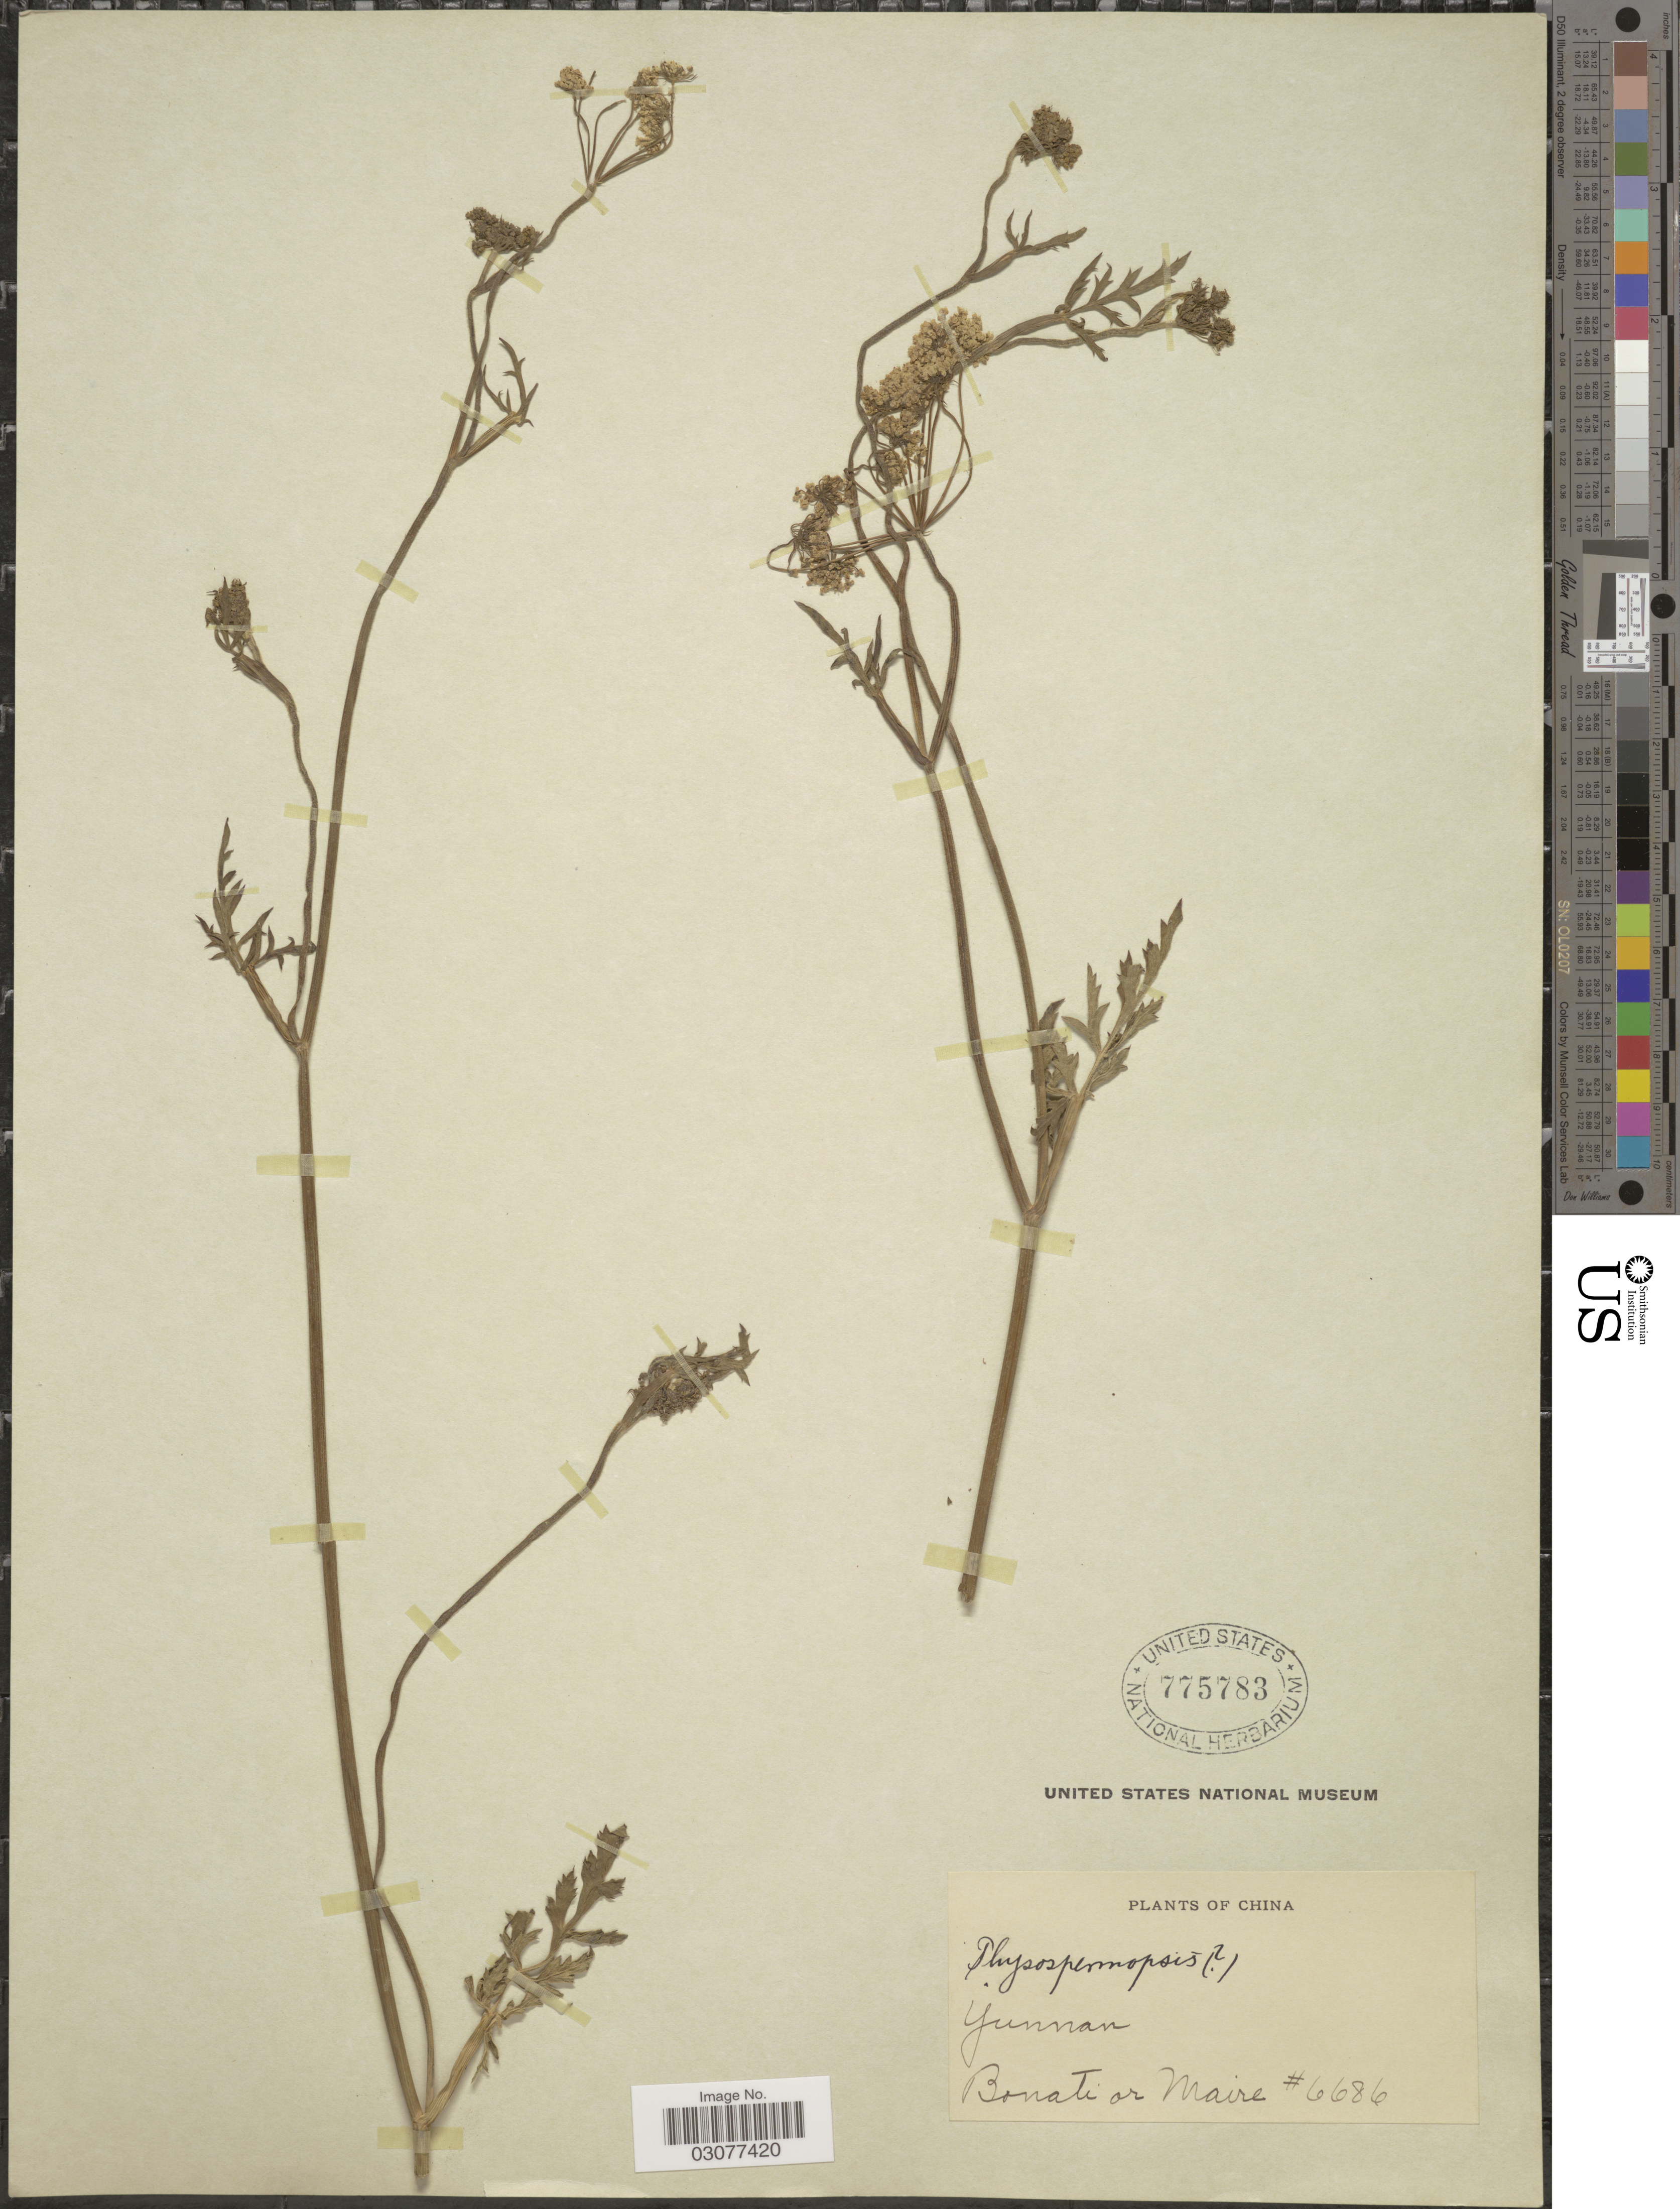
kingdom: Plantae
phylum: Tracheophyta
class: Magnoliopsida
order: Apiales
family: Apiaceae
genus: Physospermopsis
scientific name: Physospermopsis sp.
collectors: -. Bonati & Maire, --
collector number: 6686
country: China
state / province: Yunnan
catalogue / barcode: US 775783